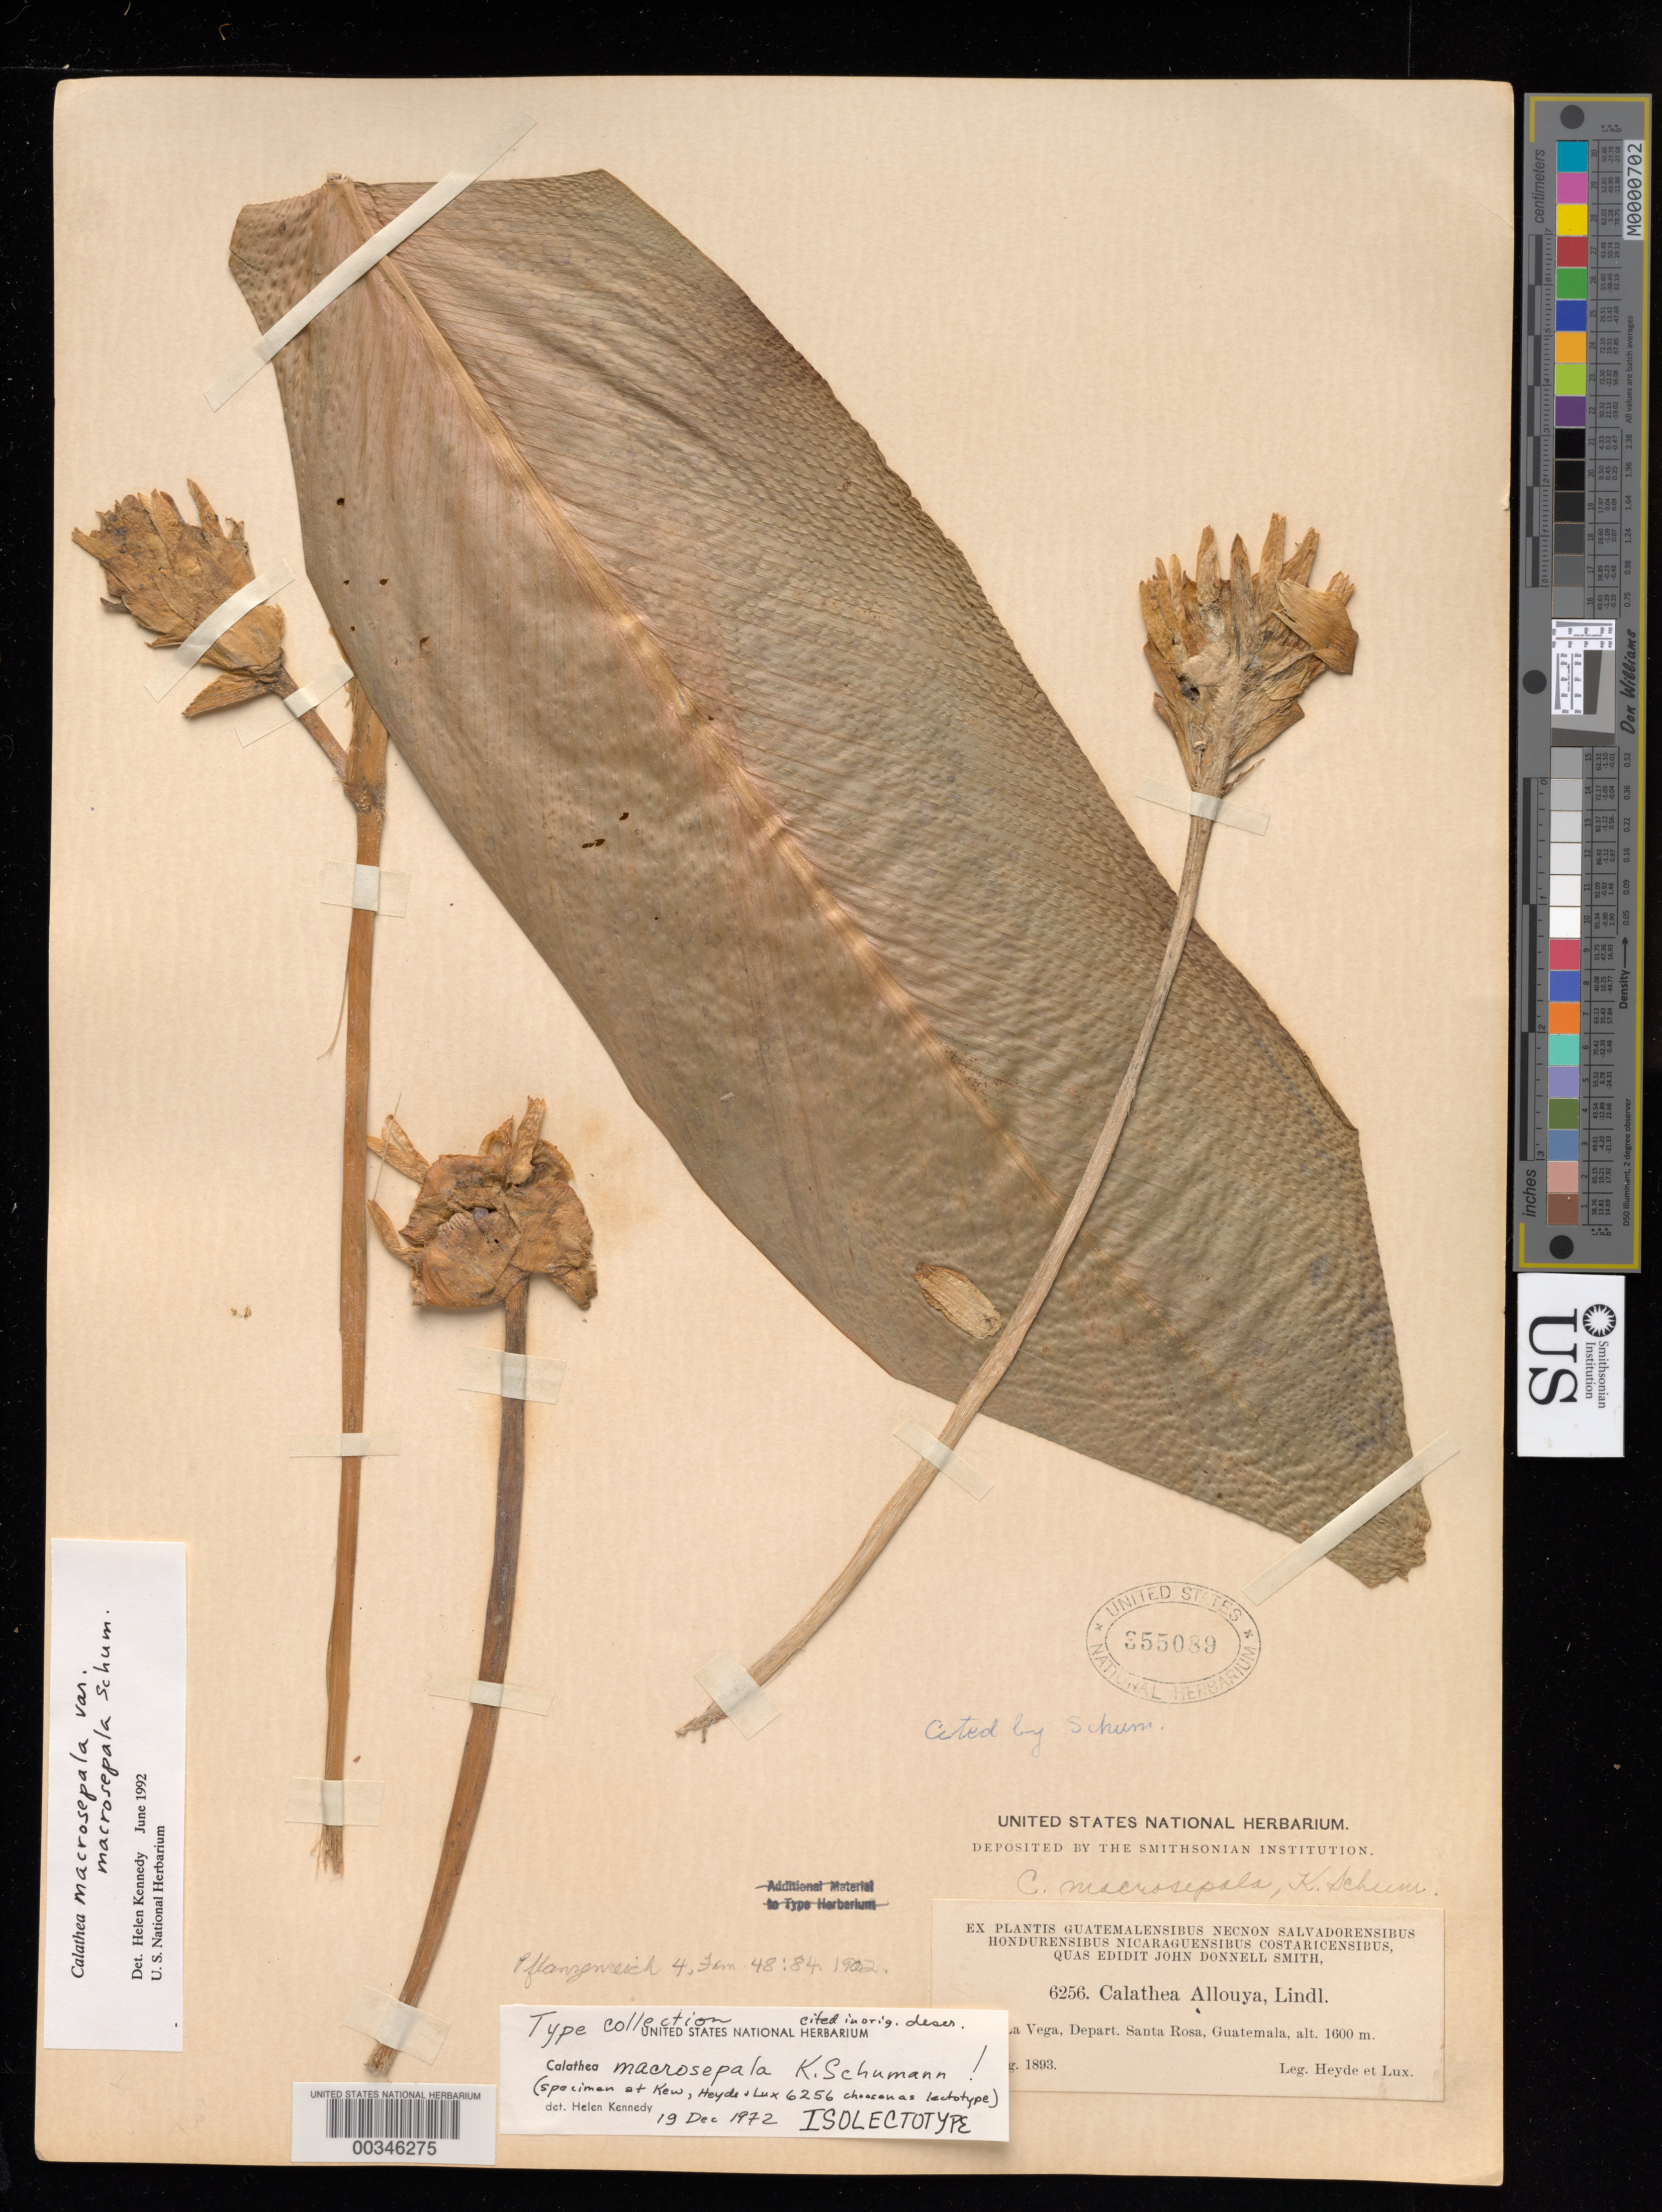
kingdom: Plantae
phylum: Tracheophyta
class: Liliopsida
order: Zingiberales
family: Marantaceae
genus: Calathea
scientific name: Calathea macrosepala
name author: K. Schum.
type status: Isolectotype; Isosyntype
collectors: E. T. Heyde & E. Lux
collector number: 6256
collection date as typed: Aug 1893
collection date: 1893-08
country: Guatemala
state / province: Santa Rosa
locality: La Vega, Depart. Santa Rosa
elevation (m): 1600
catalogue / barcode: US 355089